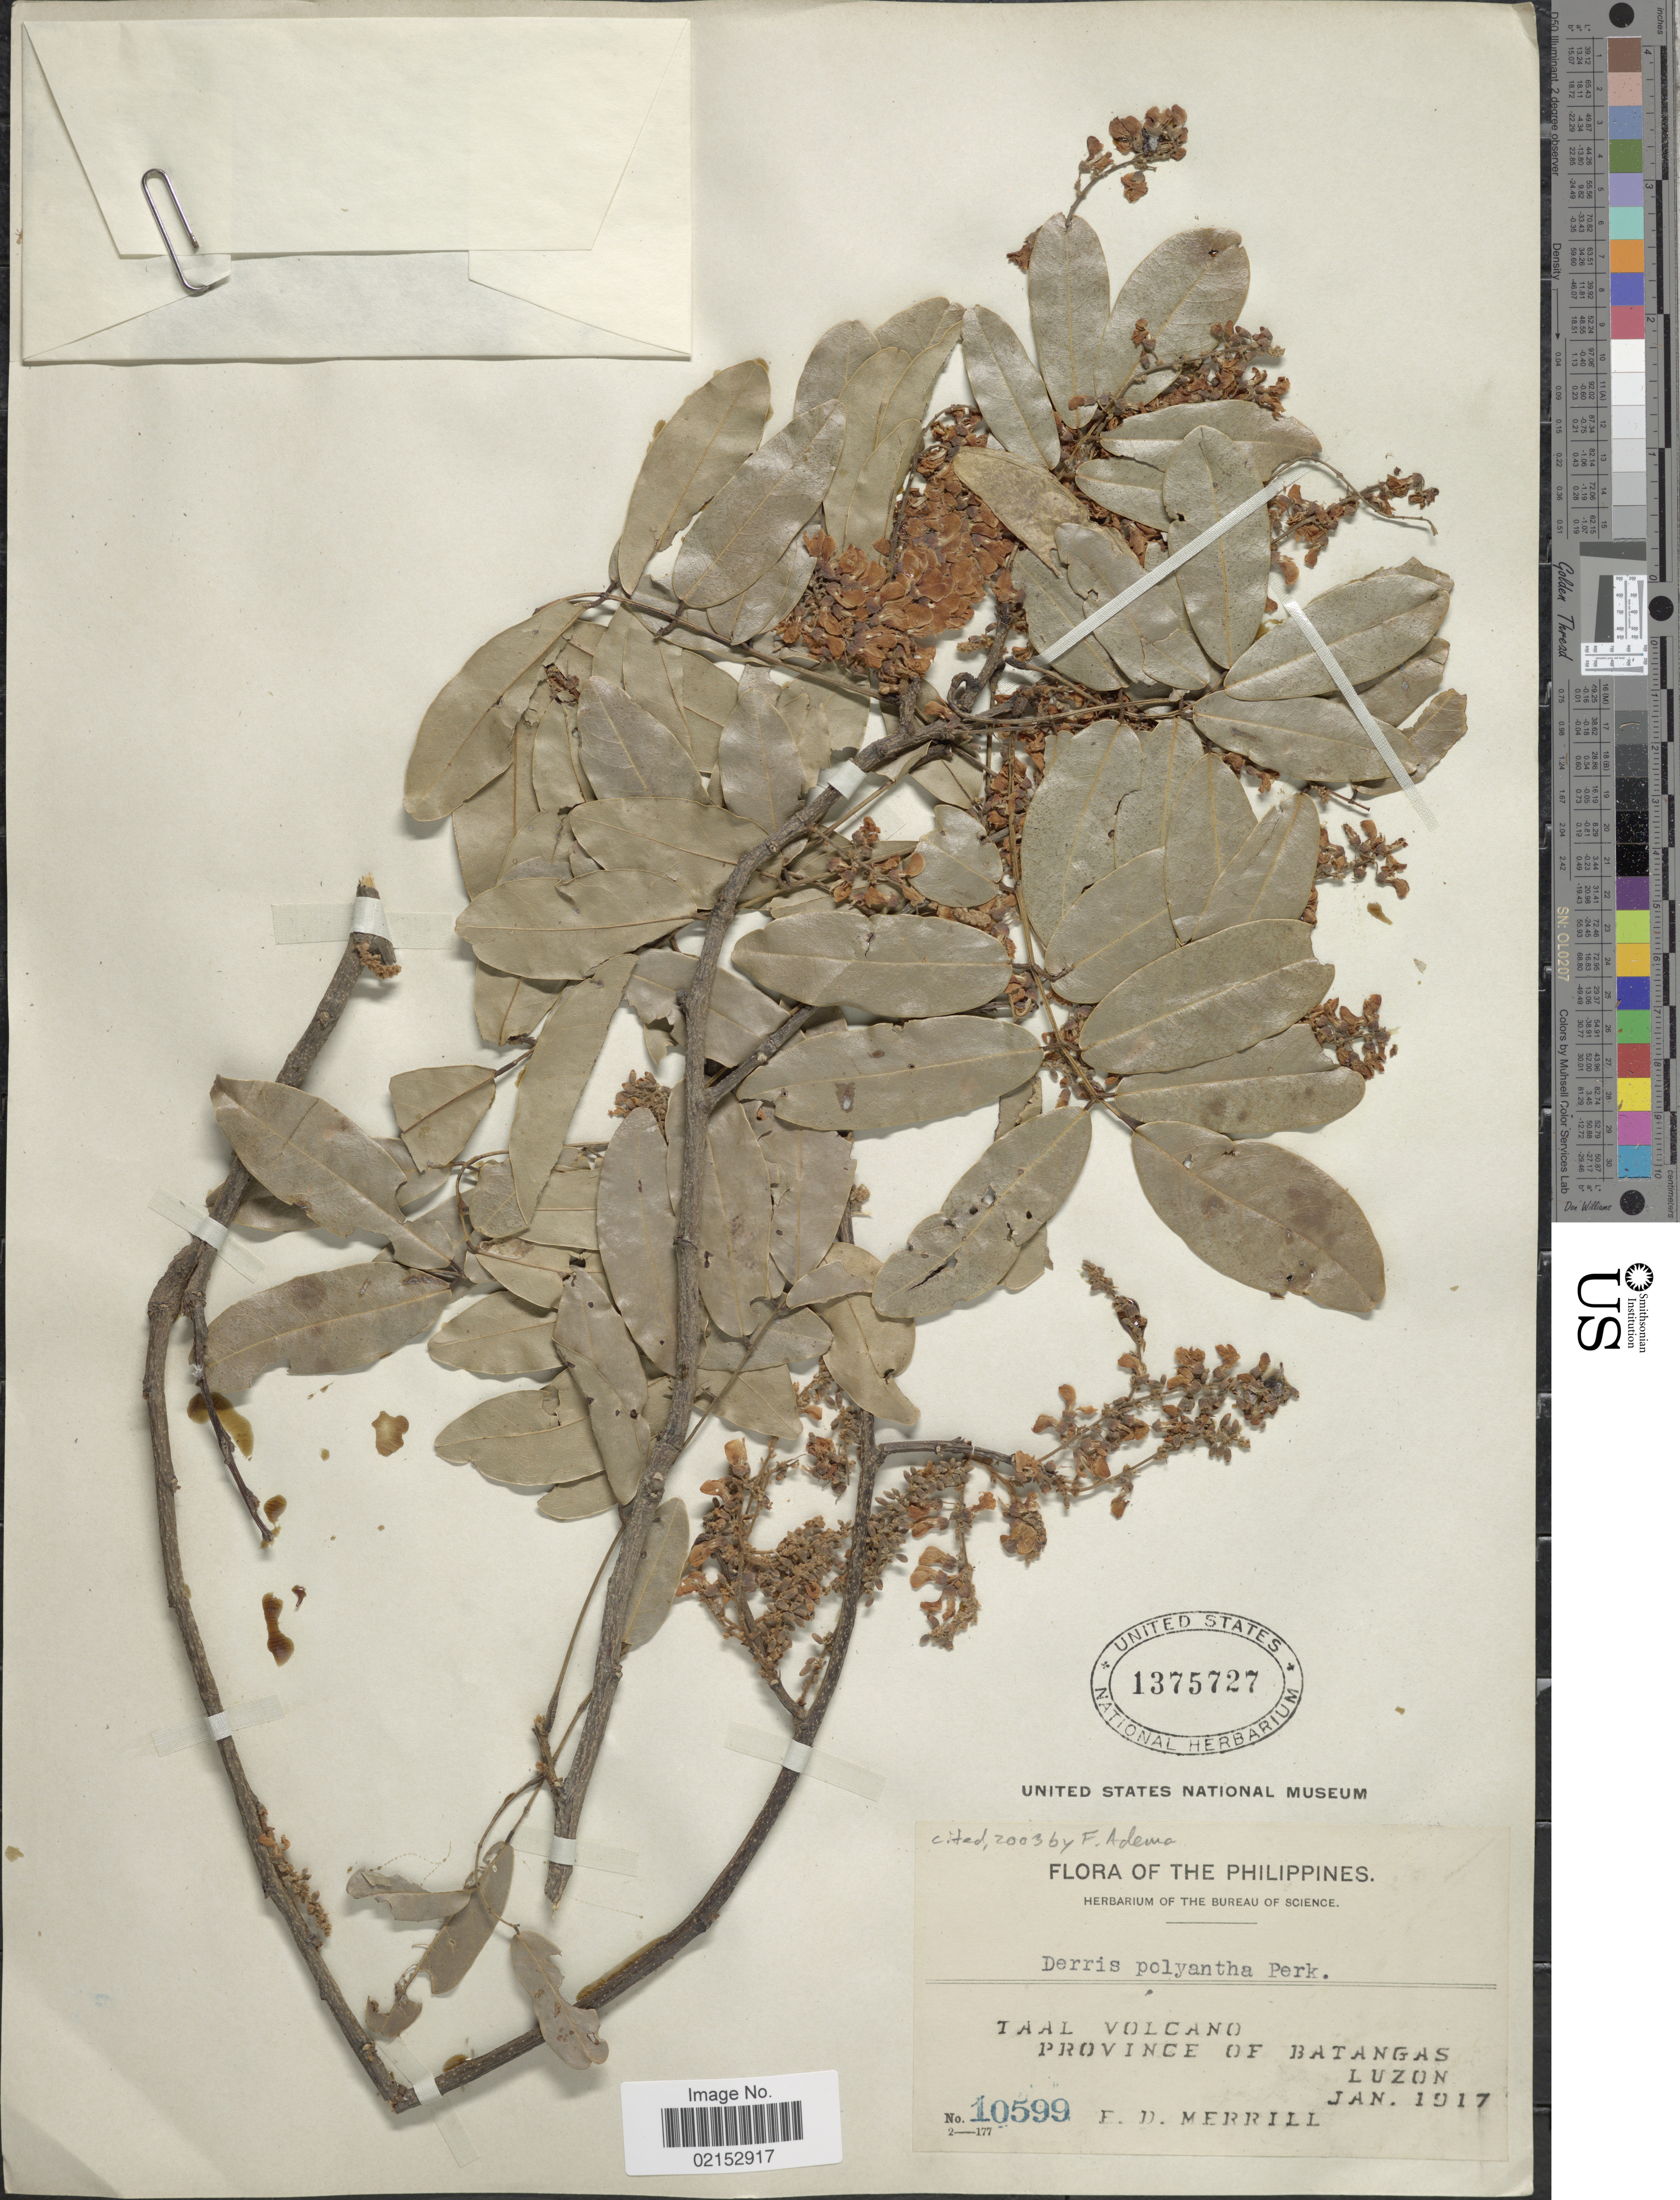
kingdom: Plantae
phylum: Tracheophyta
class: Magnoliopsida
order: Fabales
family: Fabaceae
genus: Derris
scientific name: Derris polyantha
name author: Perkins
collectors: E. D. Merrill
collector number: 10599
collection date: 1917-01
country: Philippines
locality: Taal Volcano, Province of Batangas, Luzon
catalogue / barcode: US 1375727